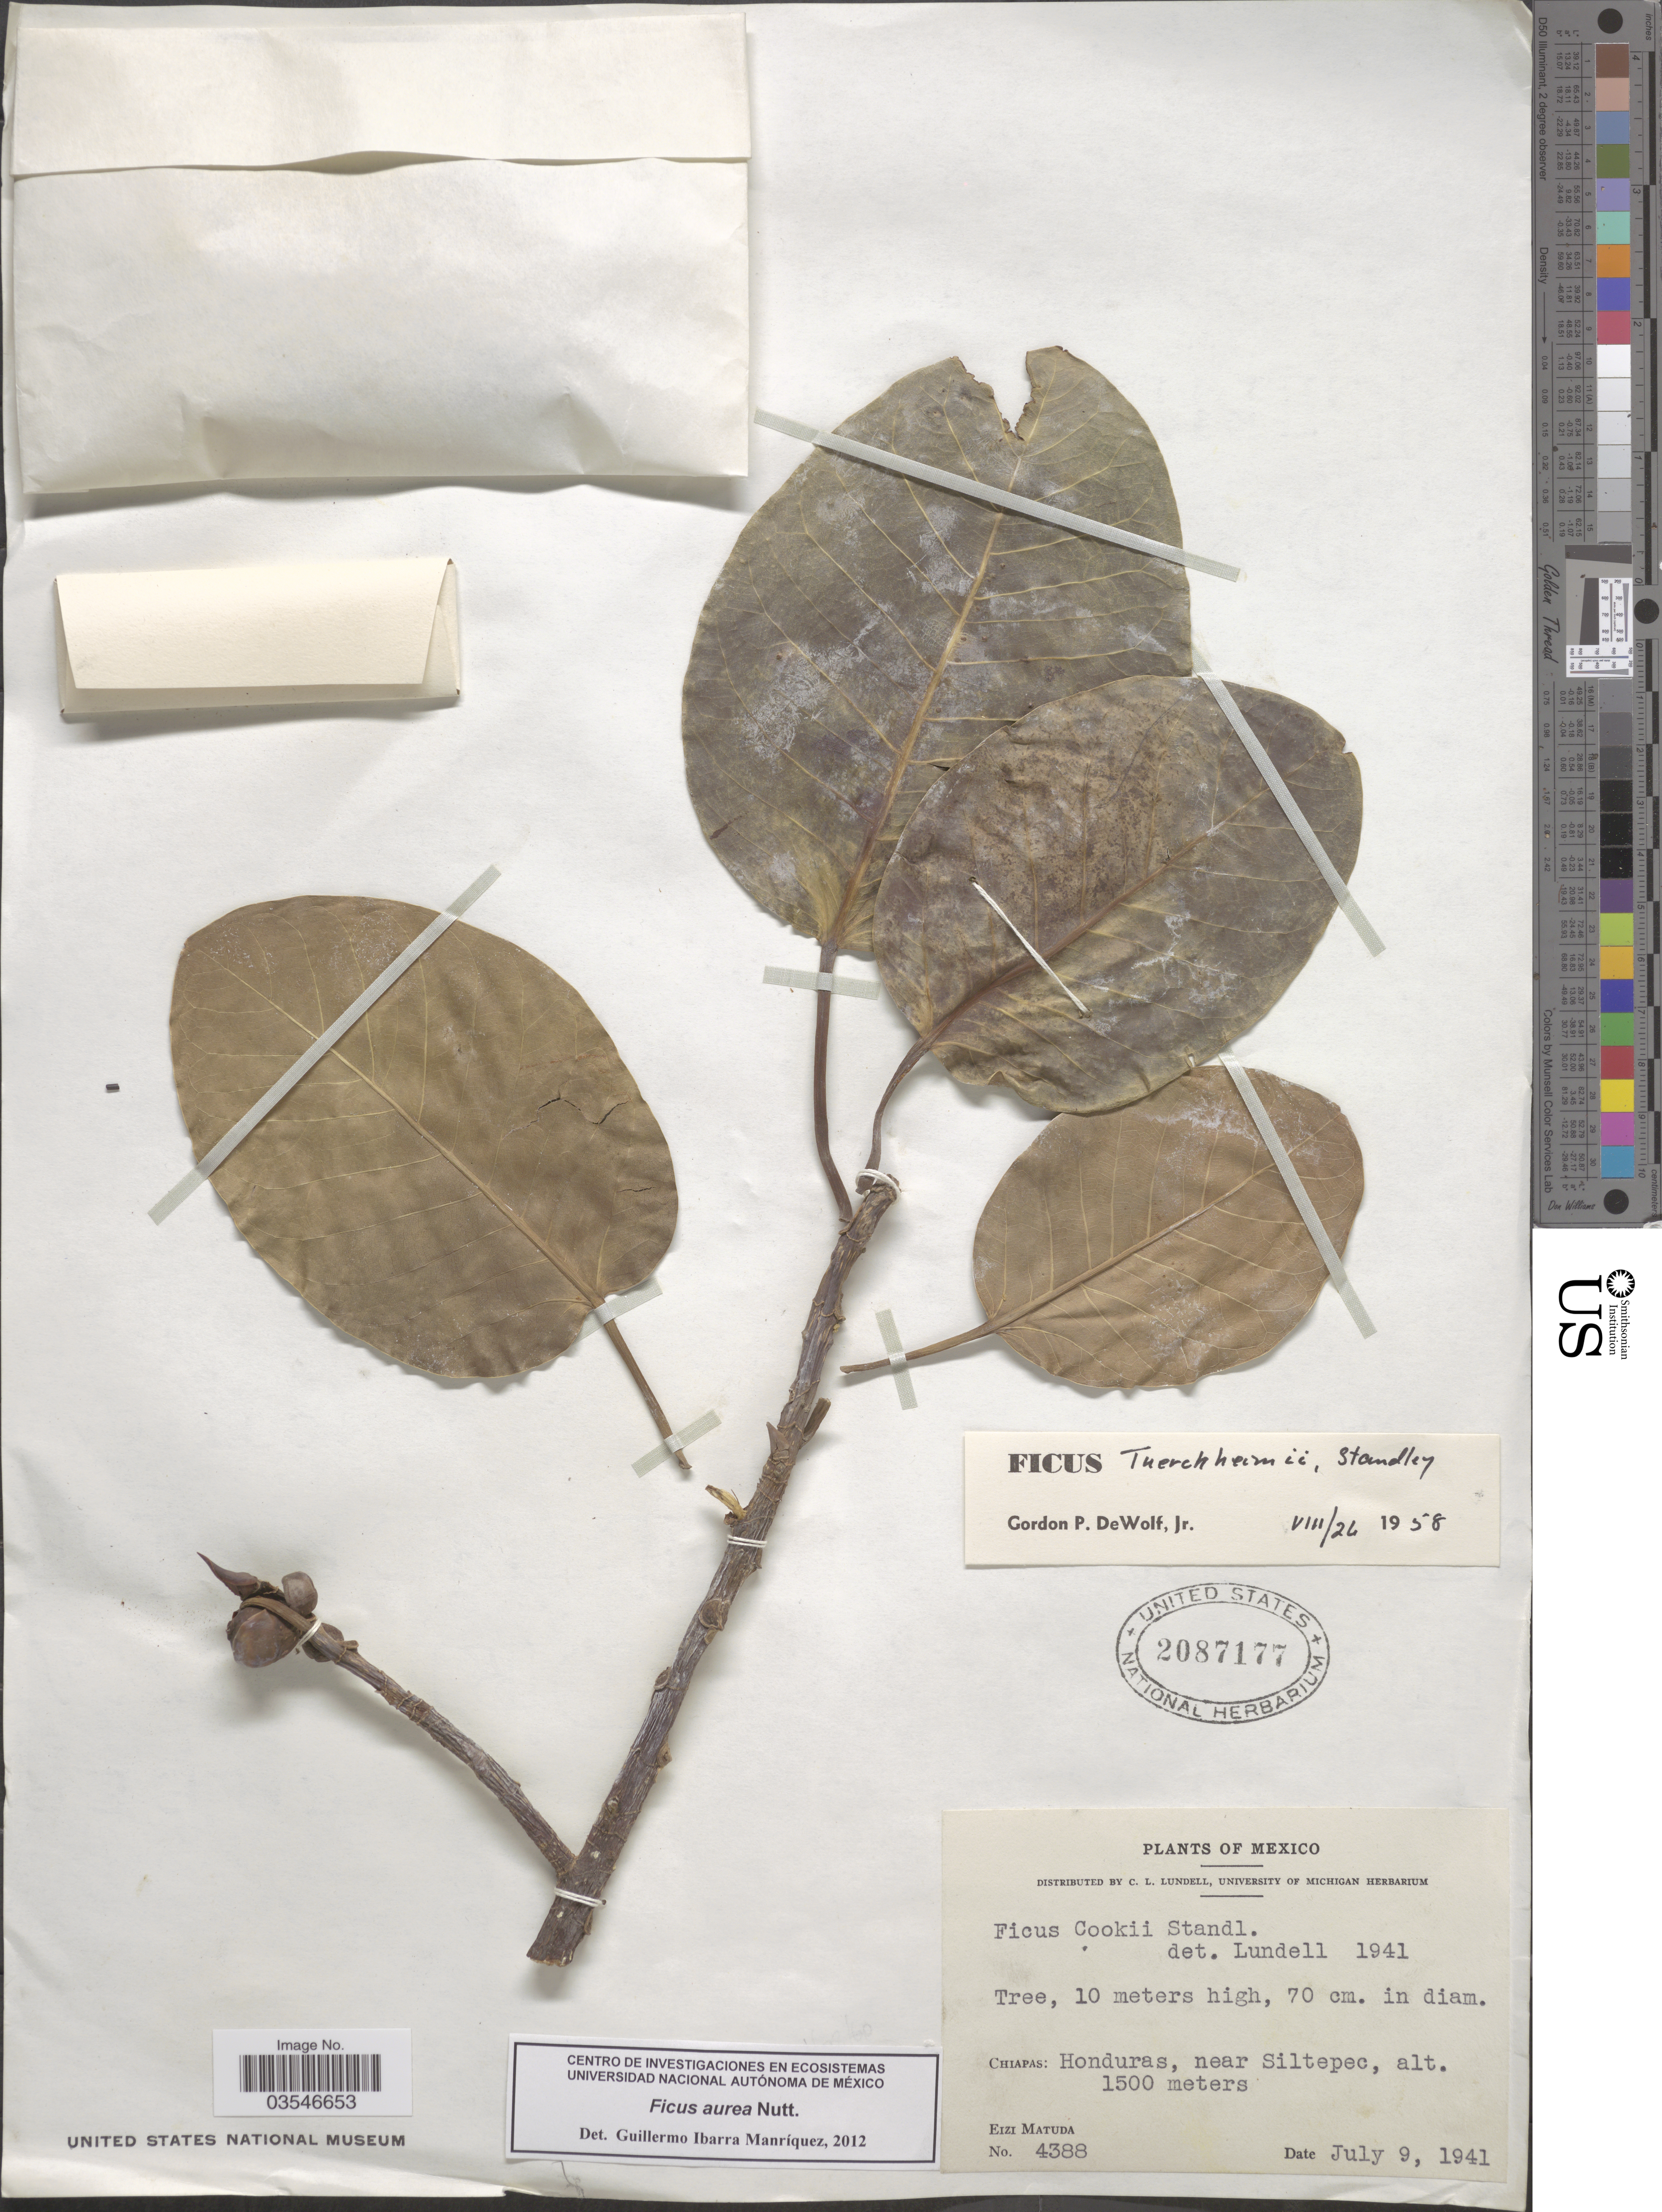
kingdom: Plantae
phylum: Tracheophyta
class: Magnoliopsida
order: Rosales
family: Moraceae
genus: Ficus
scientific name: Ficus aurea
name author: Nutt.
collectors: E. Matuda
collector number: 4388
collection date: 1941-07-09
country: Mexico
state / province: Chiapas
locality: Honduras, near Siltepec.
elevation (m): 1500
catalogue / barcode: US 2087177